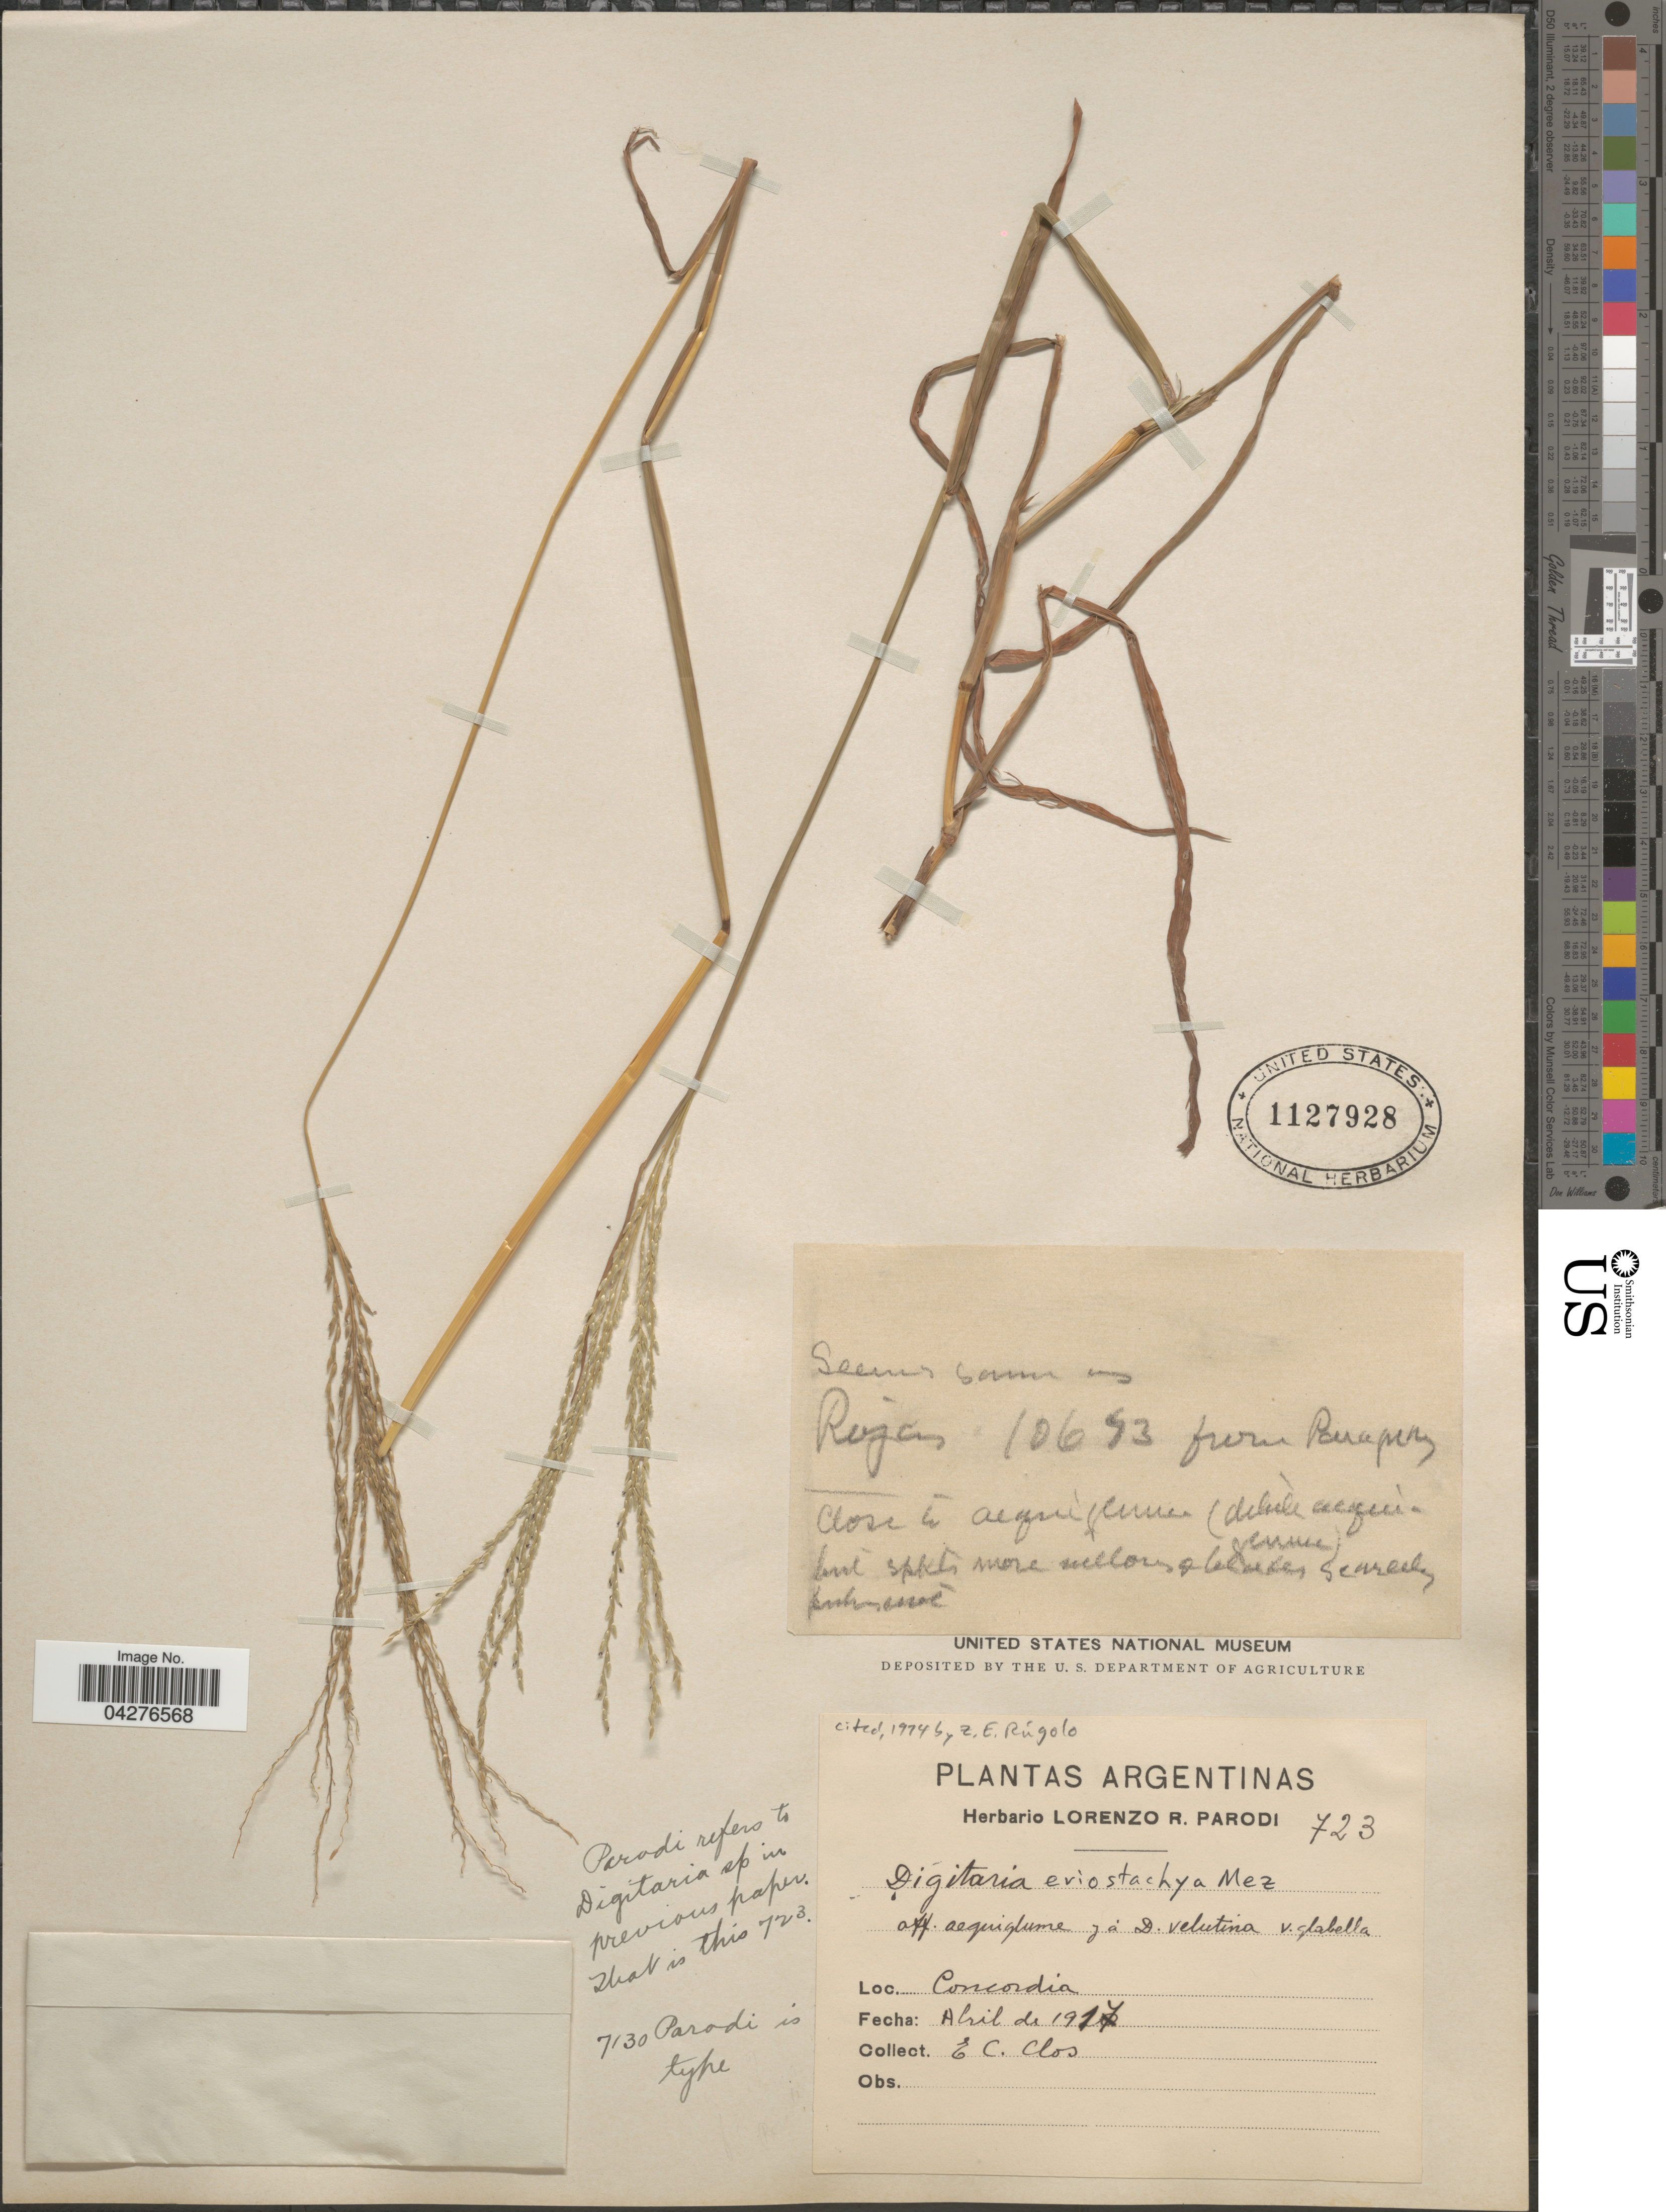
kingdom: Plantae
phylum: Tracheophyta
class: Liliopsida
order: Poales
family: Poaceae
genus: Digitaria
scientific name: Digitaria eriostachya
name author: Mez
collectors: E. Clos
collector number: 723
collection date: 1917-04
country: Argentina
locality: Concordia.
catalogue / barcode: US 1127928